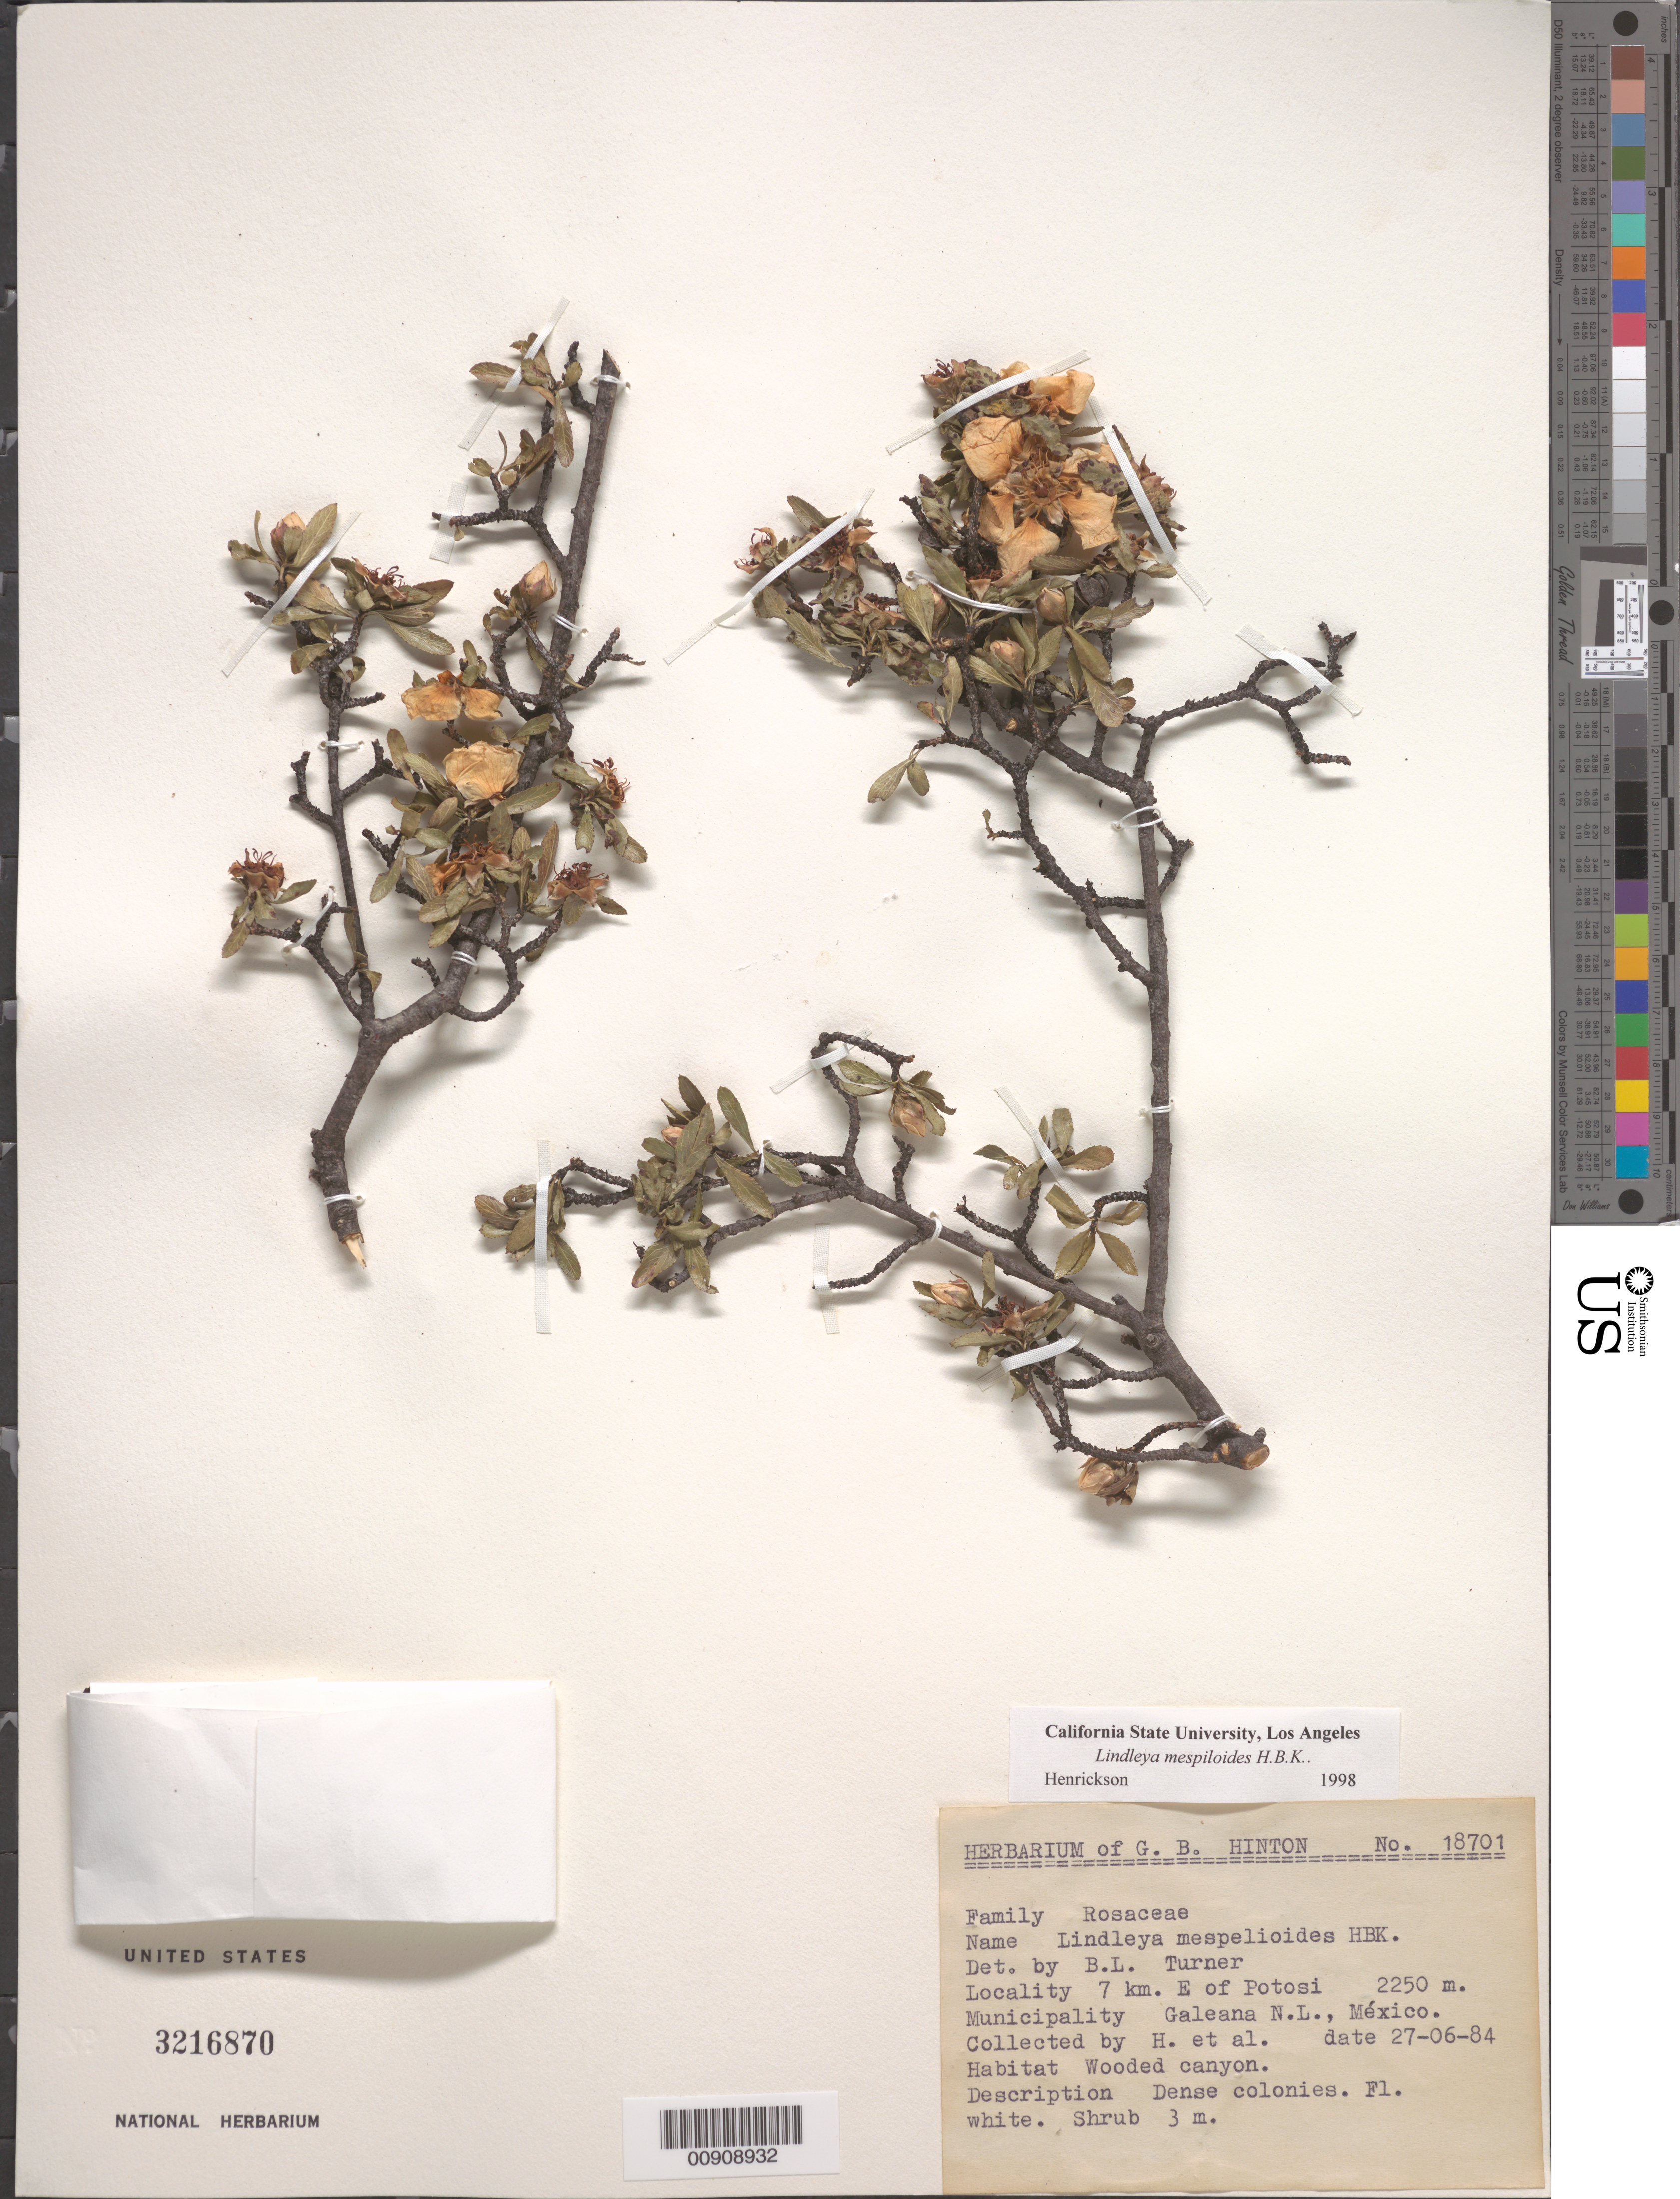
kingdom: Plantae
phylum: Tracheophyta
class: Magnoliopsida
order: Rosales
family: Rosaceae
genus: Lindleya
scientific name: Lindleya mespiloides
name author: Kunth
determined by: Henrickson, James, (CSLA), California State University at Los Angeles (UNITED STATES)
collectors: G. B. Hinton & et al.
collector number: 18701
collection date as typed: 27 Jun 1984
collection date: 1984-06-27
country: Mexico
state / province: Nuevo León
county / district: Galeana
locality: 7 km. E of Potosi, Municipality Galeana, N.L.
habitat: Wooded canyon.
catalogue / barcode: US 3216870